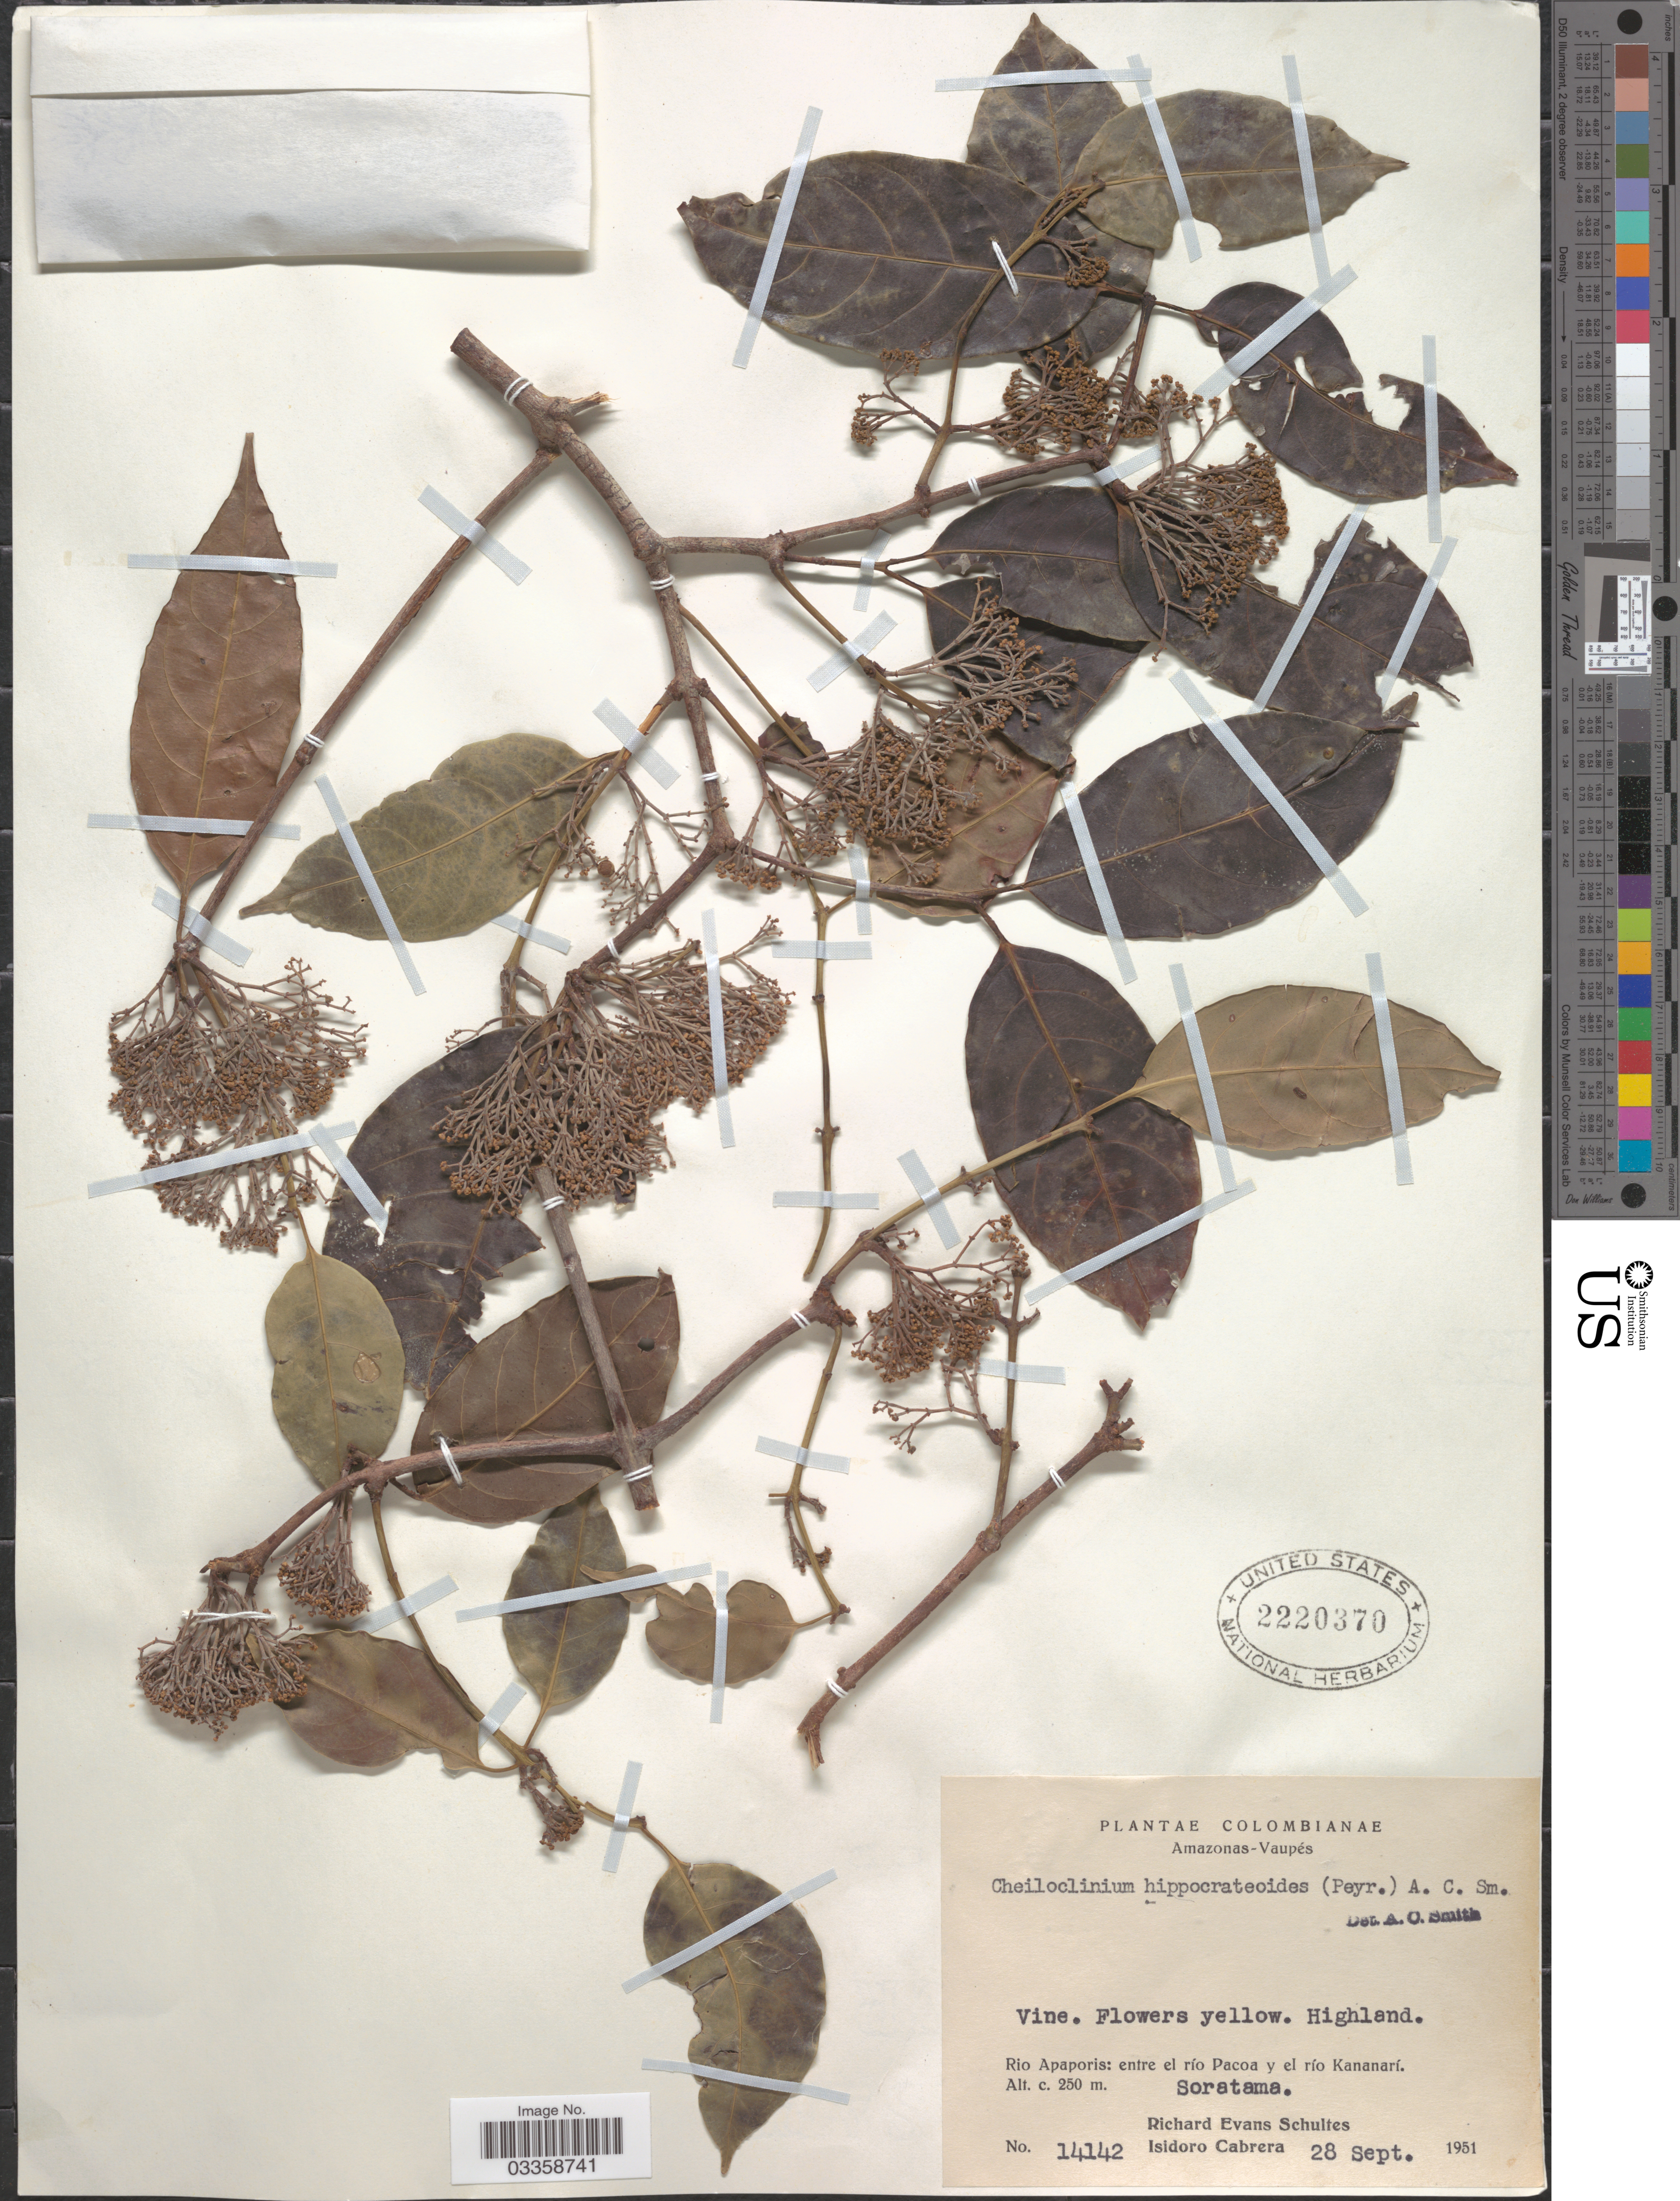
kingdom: Plantae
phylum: Tracheophyta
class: Magnoliopsida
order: Celastrales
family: Celastraceae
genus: Cheiloclinium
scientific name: Cheiloclinium hippocrateoides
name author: (Peyr.) A.C. Sm.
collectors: R. E. Schultes & I. Cabrera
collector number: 14142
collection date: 1951-09-28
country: Colombia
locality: Amazonas - Vaupés, Rio Apaporis: entre el río Pacoa y el río Kananarí, Soratama.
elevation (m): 250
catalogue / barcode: US 2220370